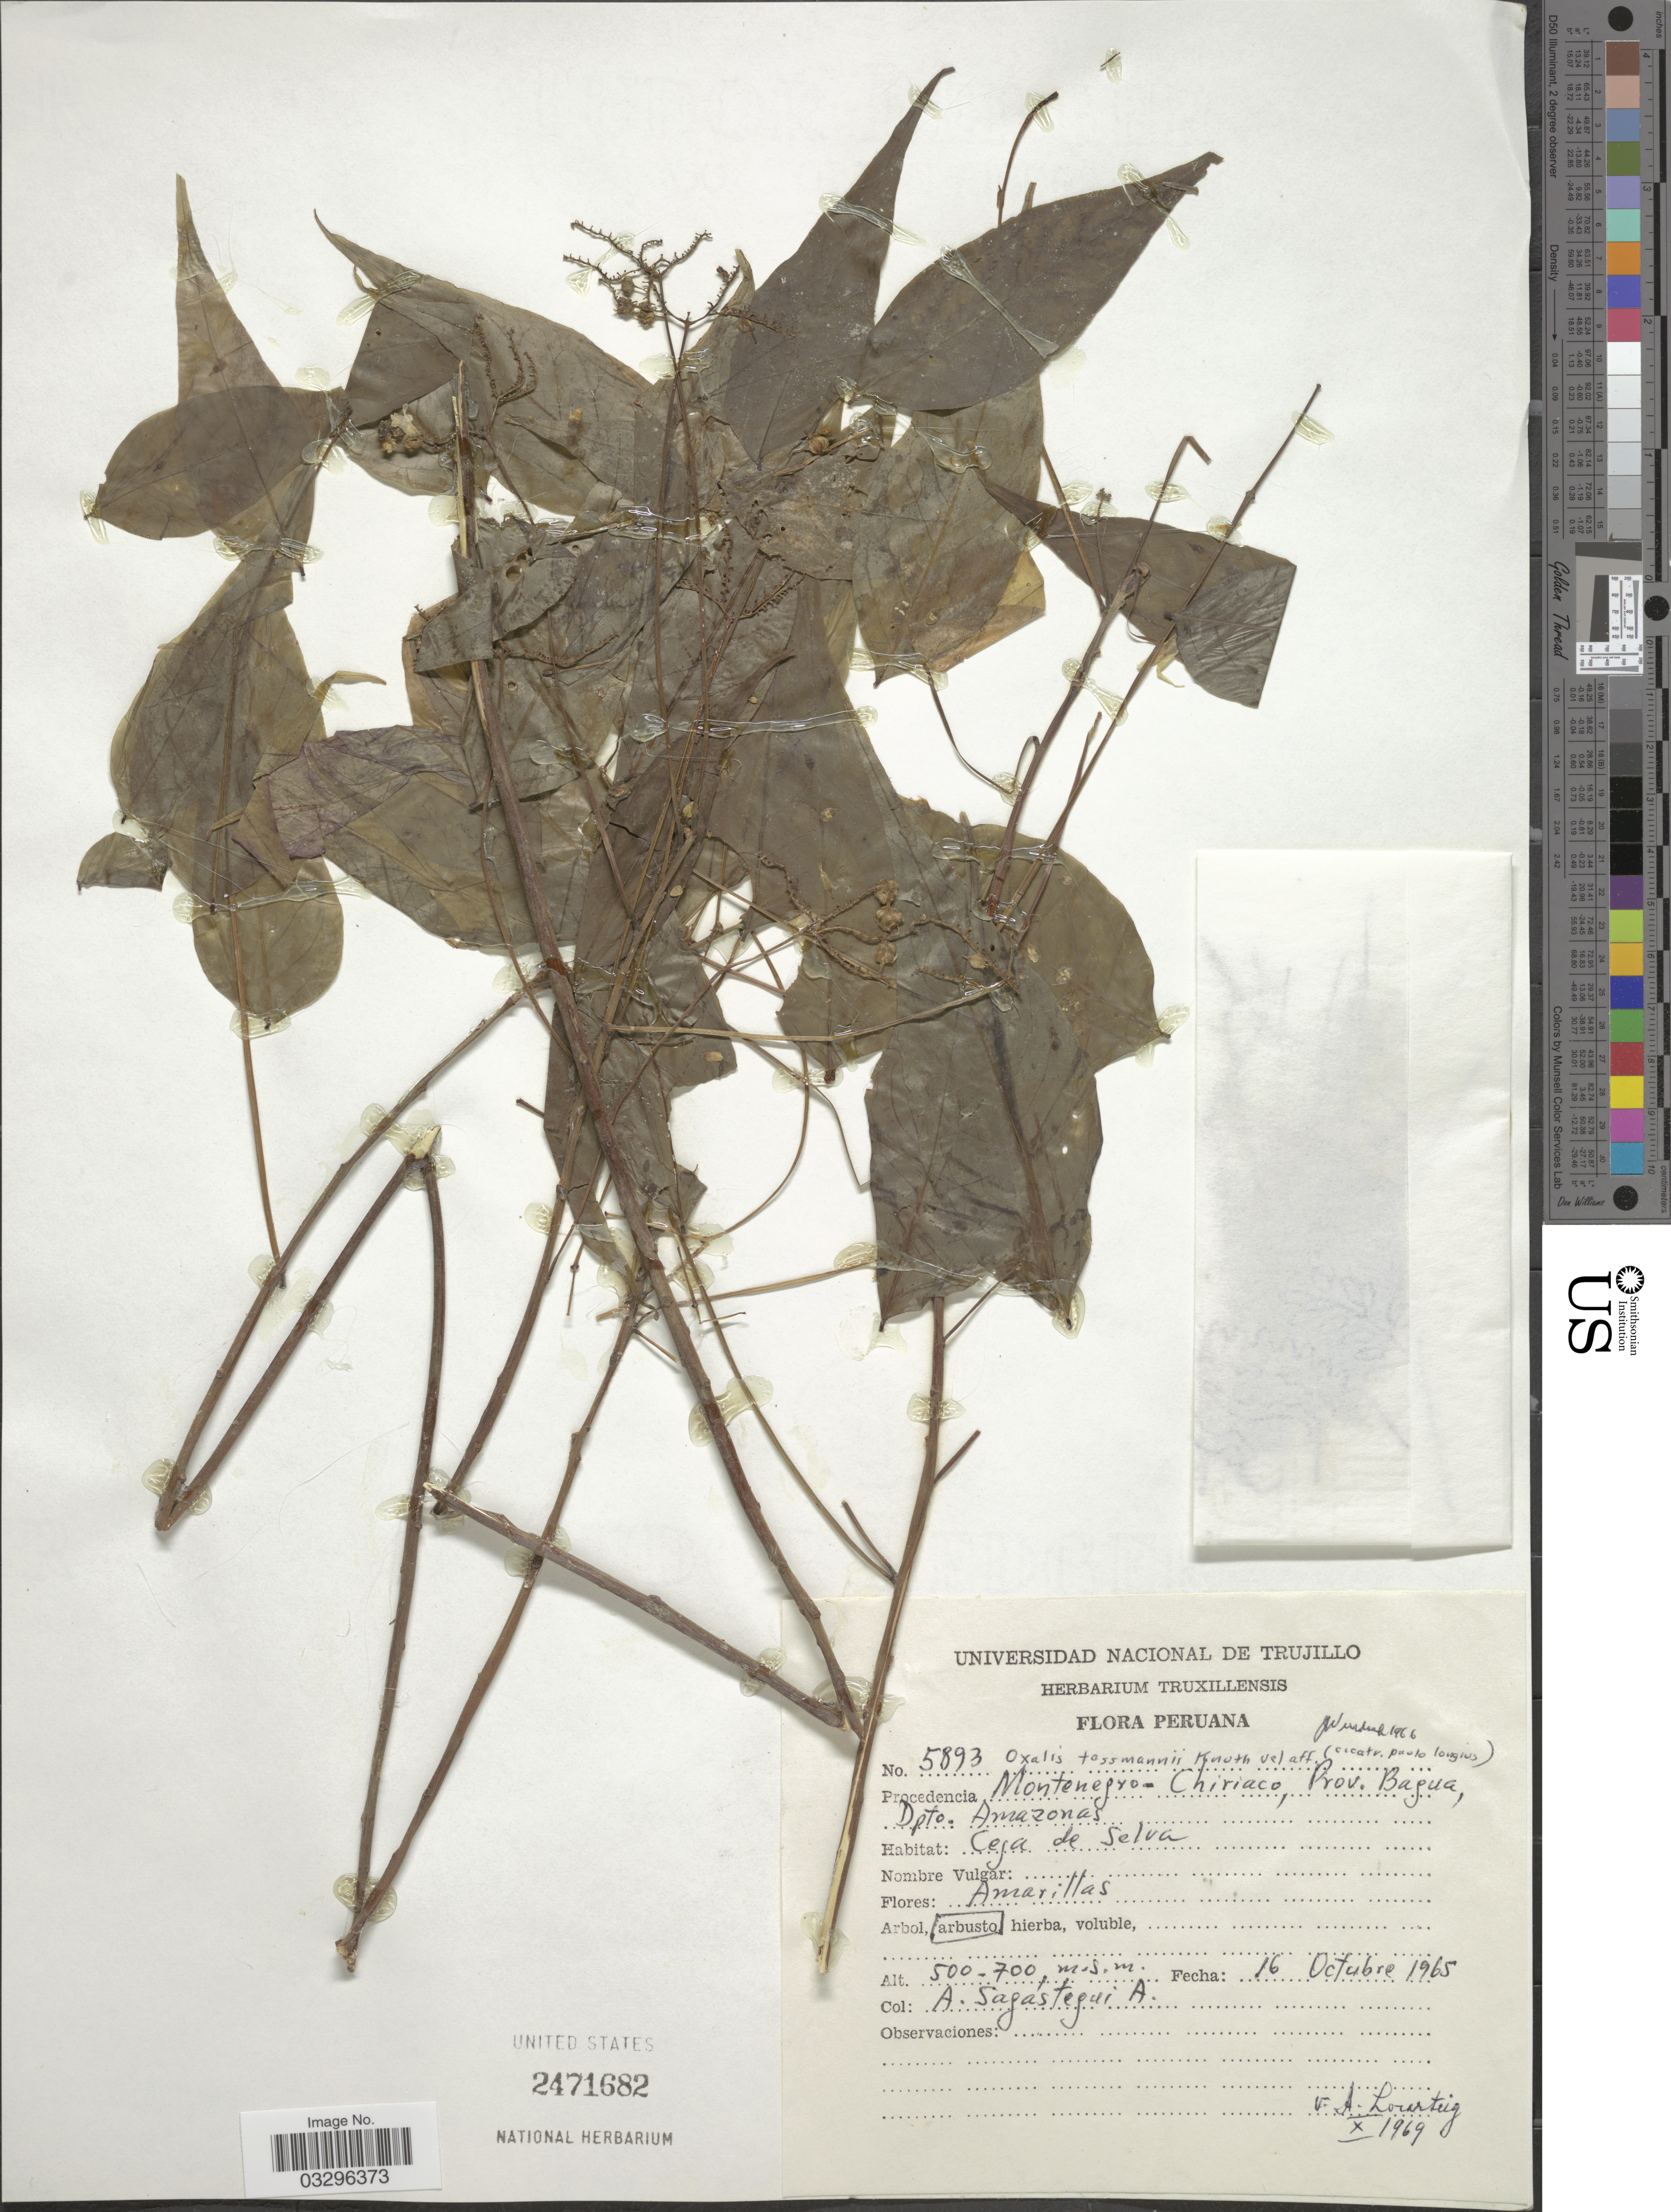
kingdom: Plantae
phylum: Tracheophyta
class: Magnoliopsida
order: Oxalidales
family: Oxalidaceae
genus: Oxalis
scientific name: Oxalis tessmannii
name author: R. Knuth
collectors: A. Sagástegui A.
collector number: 5893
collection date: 1965-10-16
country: Peru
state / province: Amazonas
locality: Montenegro-Chiriaco, Prov. Bagua, Dpto. Amazonas.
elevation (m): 500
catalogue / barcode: US 2471682